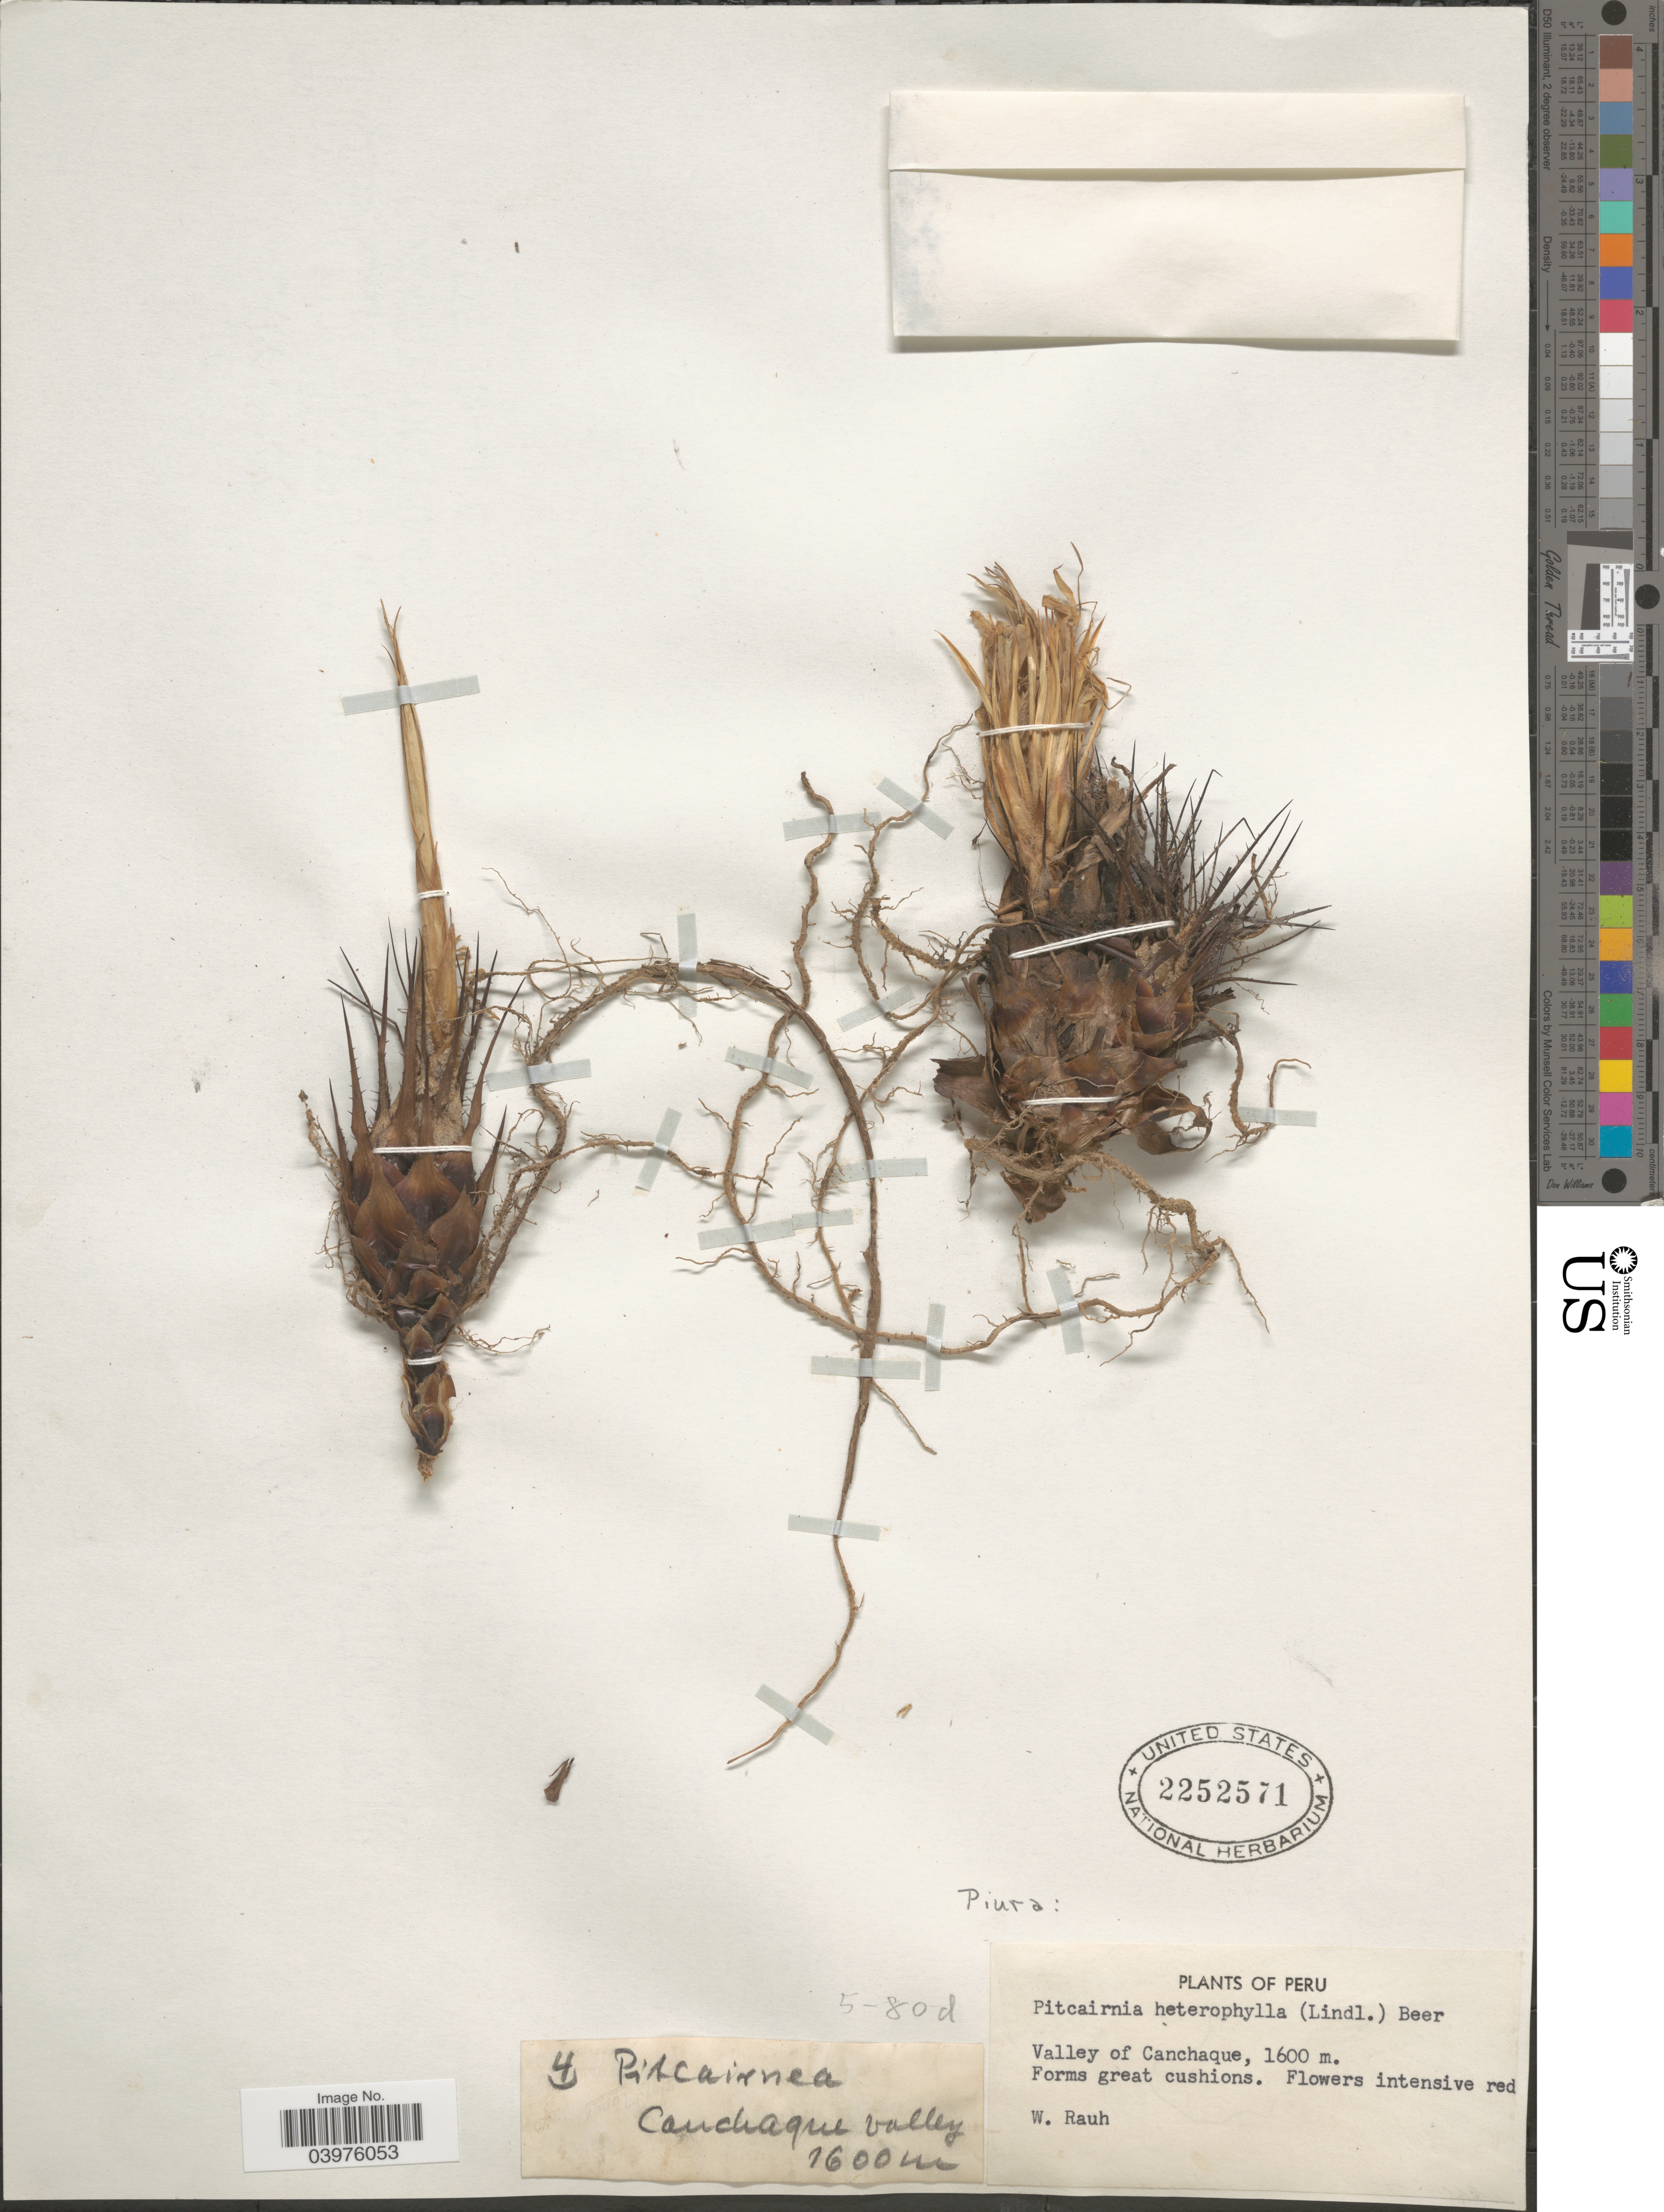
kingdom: Plantae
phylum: Tracheophyta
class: Liliopsida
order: Poales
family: Bromeliaceae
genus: Pitcairnia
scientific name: Pitcairnia heterophylla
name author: (Lindl.) Beer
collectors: W. Rauh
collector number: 4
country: Peru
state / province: Piura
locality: Piura: Valley of Canchaque. Canchaque Valley.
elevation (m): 1600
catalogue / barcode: US 2252571